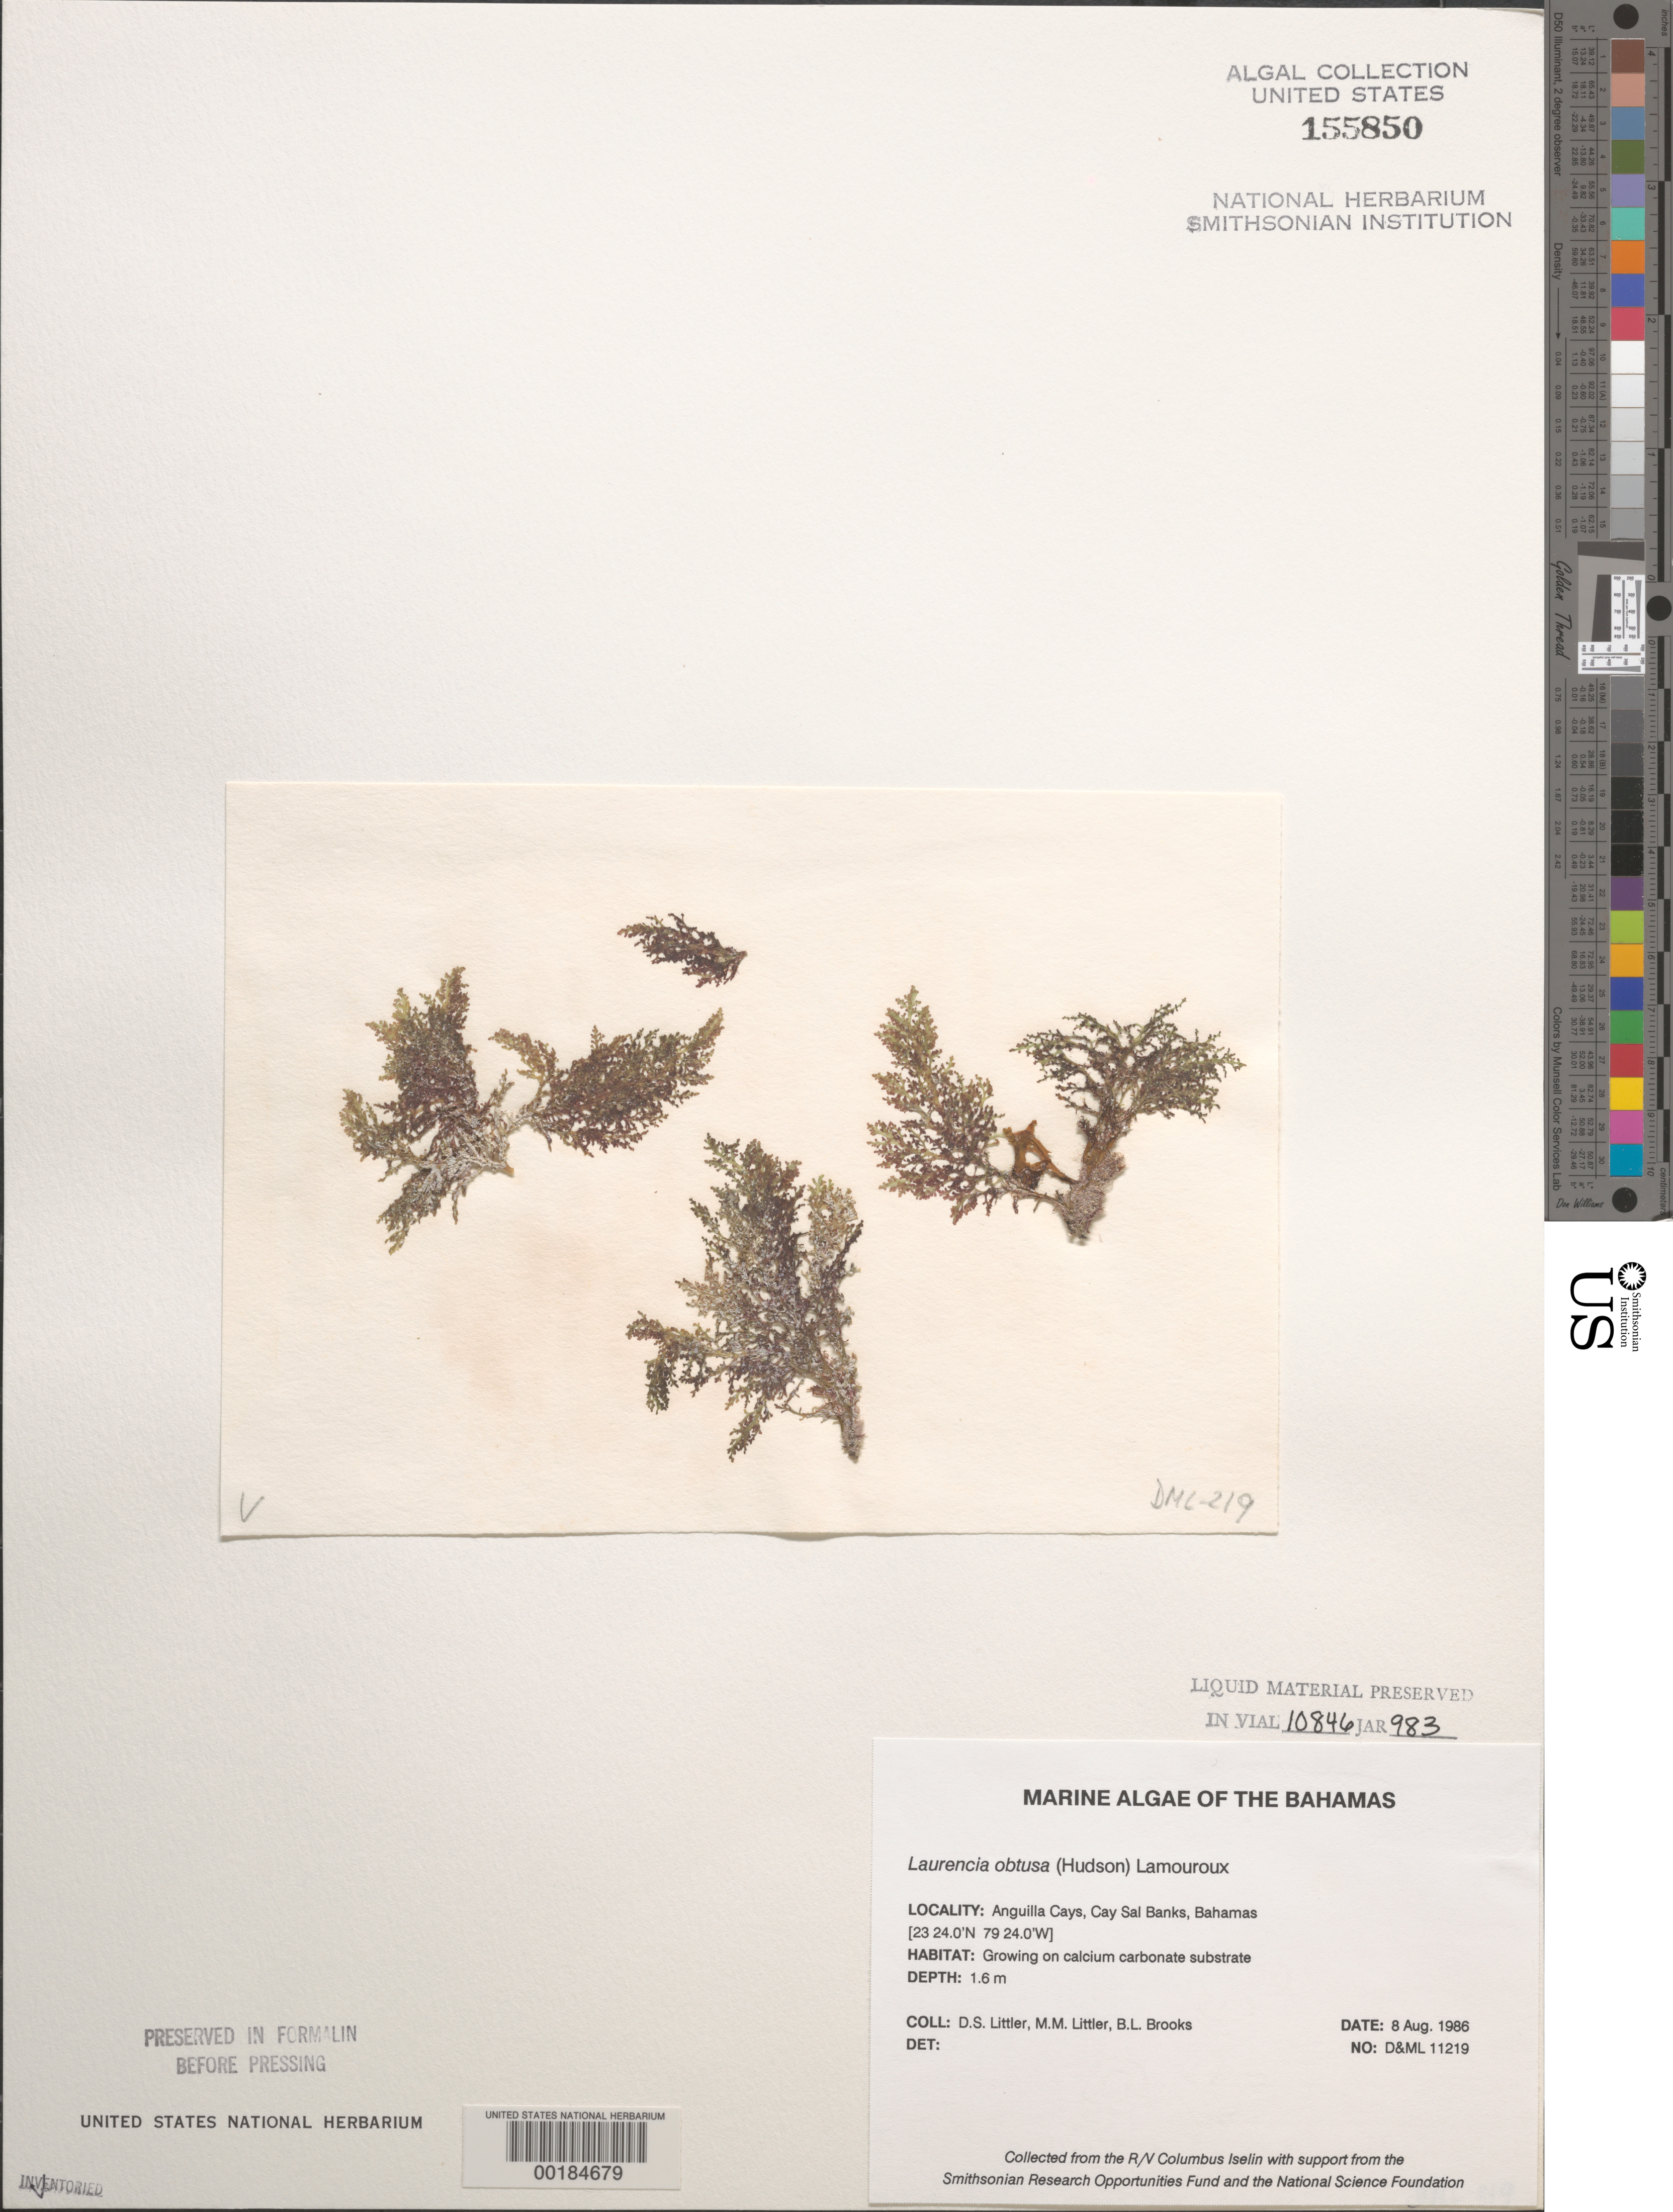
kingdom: Plantae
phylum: Rhodophyta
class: Florideophyceae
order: Ceramiales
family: Rhodomelaceae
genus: Laurencia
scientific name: Laurencia obtusa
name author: (Huds.) J.V.Lamouroux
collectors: D. S. Littler, M. M. Littler & B. Brooks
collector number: D&ML 11219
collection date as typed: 08 Aug 1986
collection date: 1986-08-08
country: Bahamas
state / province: Bimini Banks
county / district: Bimini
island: Anguilla Cays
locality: Cay Sal Banks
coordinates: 23 24.0' N, 79 24.0' W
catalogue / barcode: US 155850